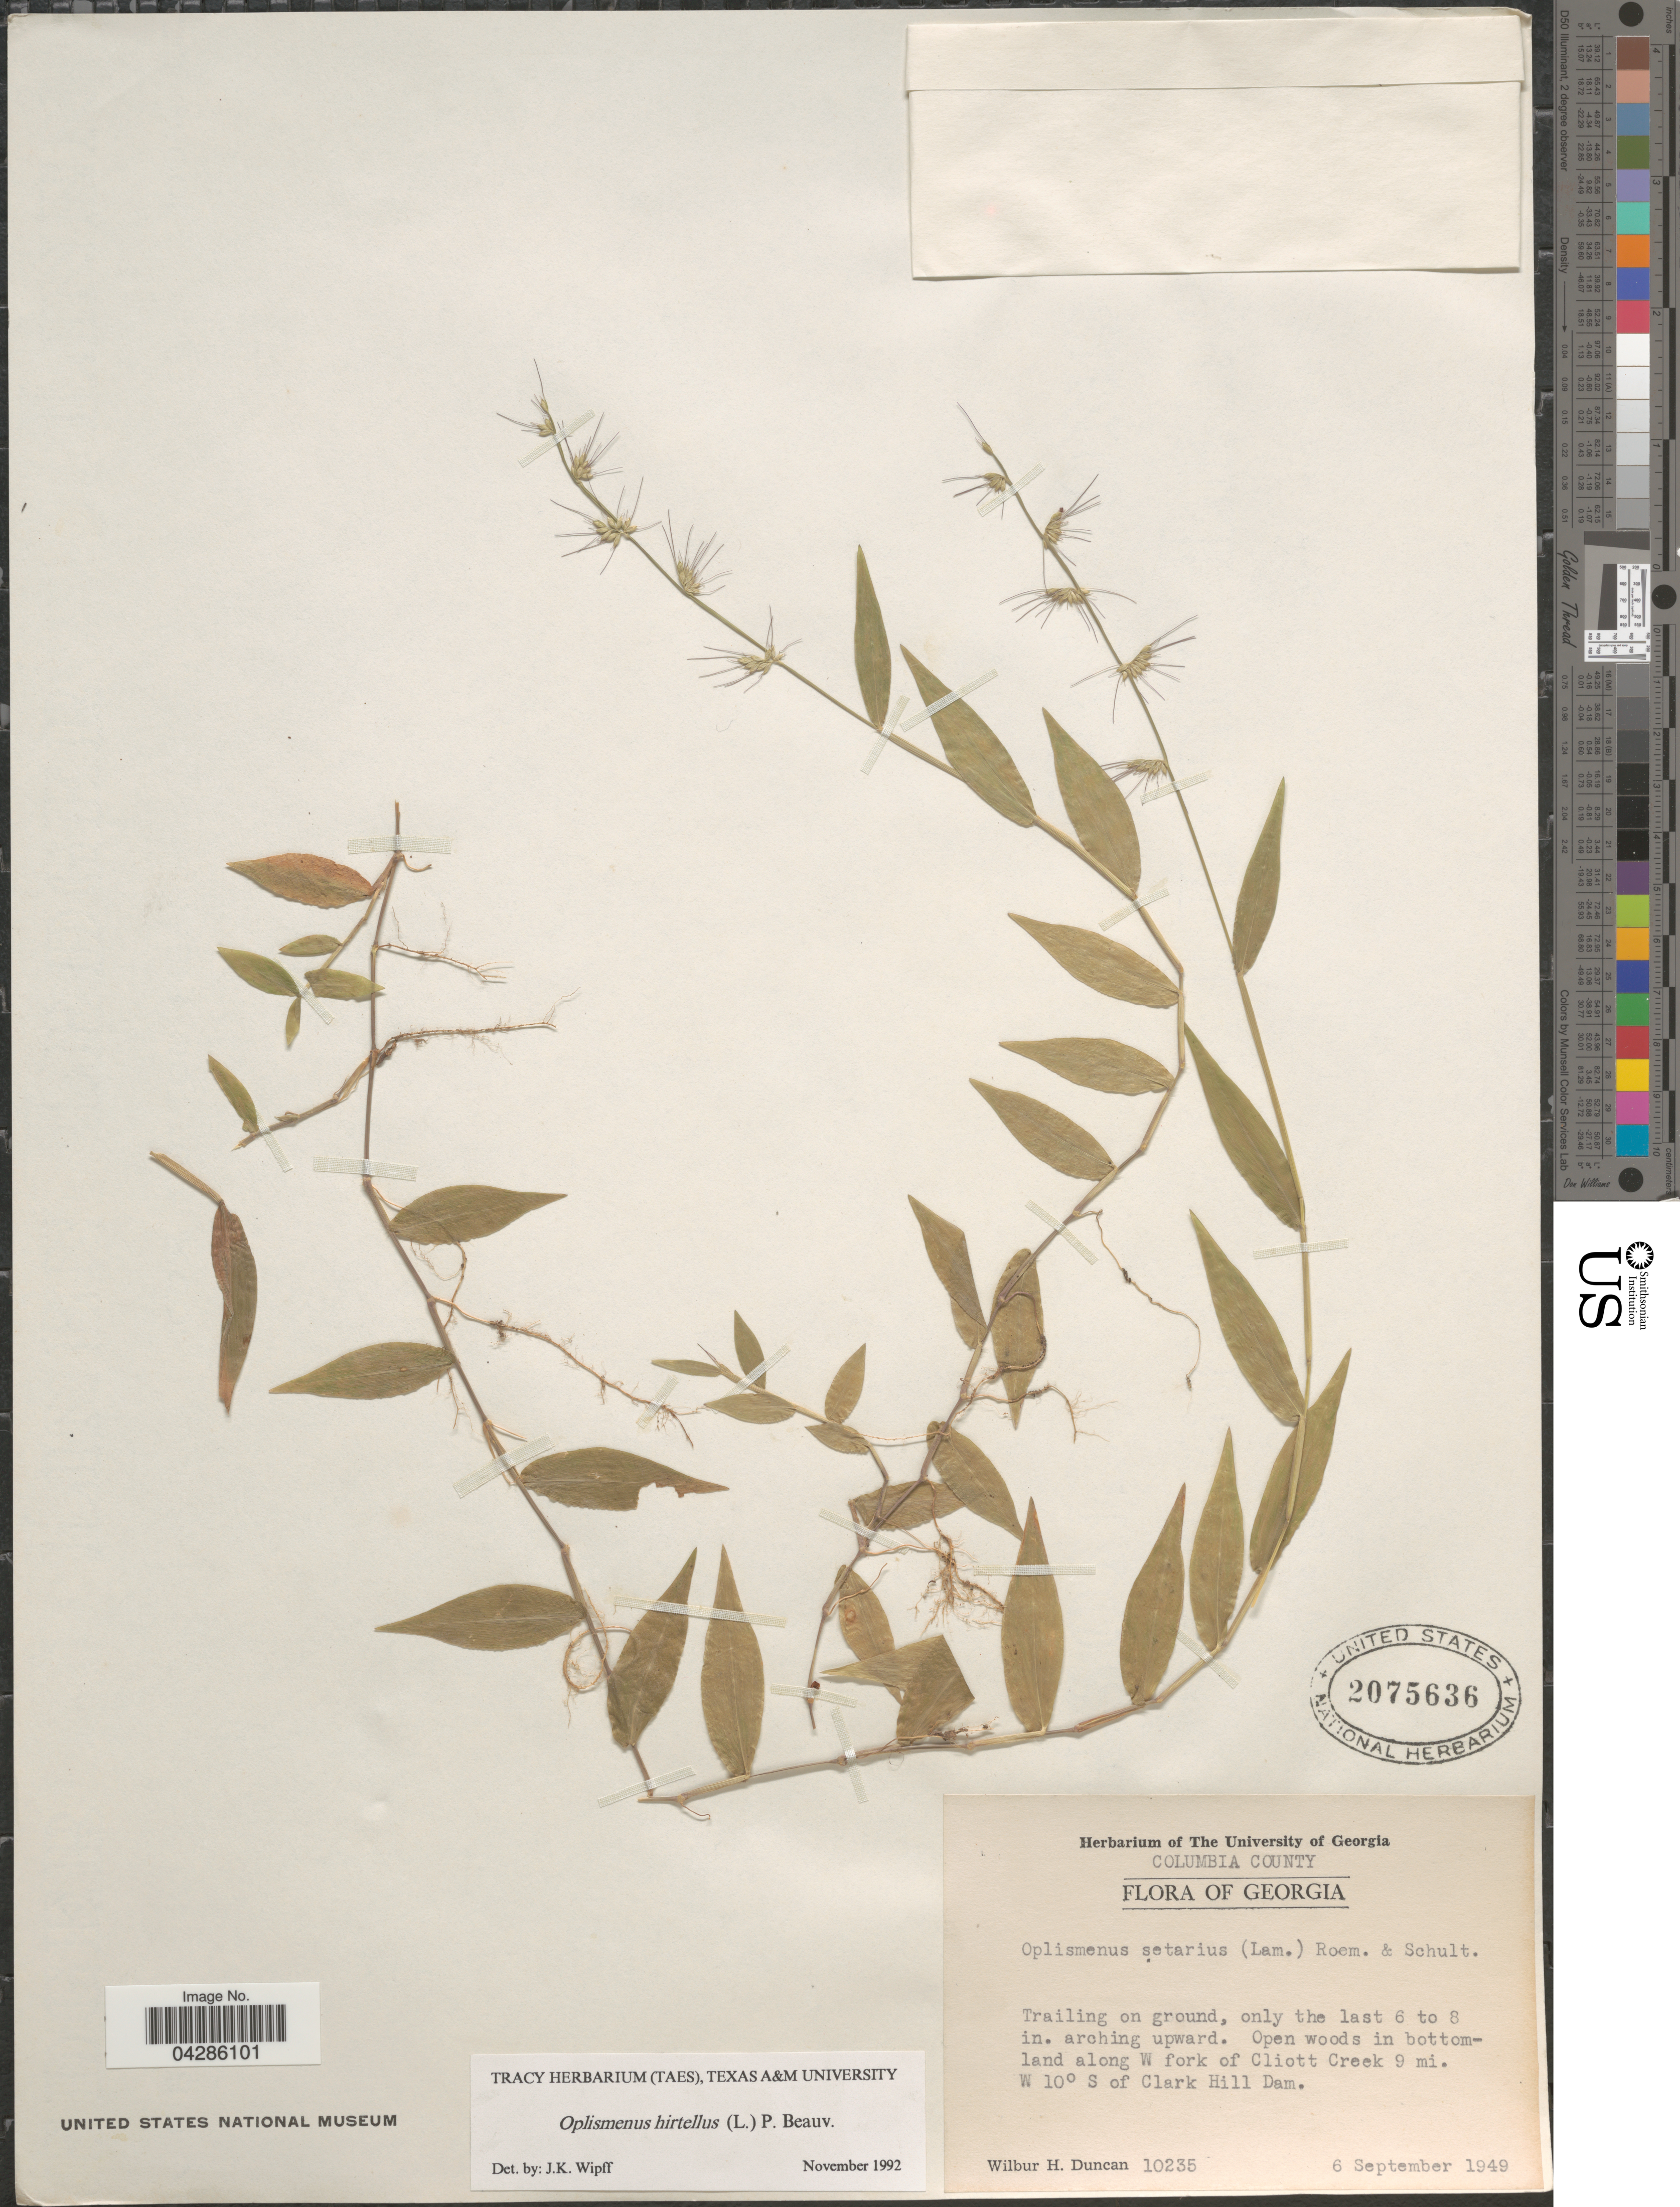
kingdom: Plantae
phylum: Tracheophyta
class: Liliopsida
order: Poales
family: Poaceae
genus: Oplismenus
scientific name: Oplismenus hirtellus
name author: (L.) P. Beauv.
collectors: W. H. Duncan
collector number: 10235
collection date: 1949-09-06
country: United States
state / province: Georgia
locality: Columbia County. Trailing on ground, only the last 6 to 8 in. arching upward. Open woods in bottomland along W fork of Cliott Creek 9 mi. W. 10° S of Clark Hill Dam.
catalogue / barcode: US 2075636